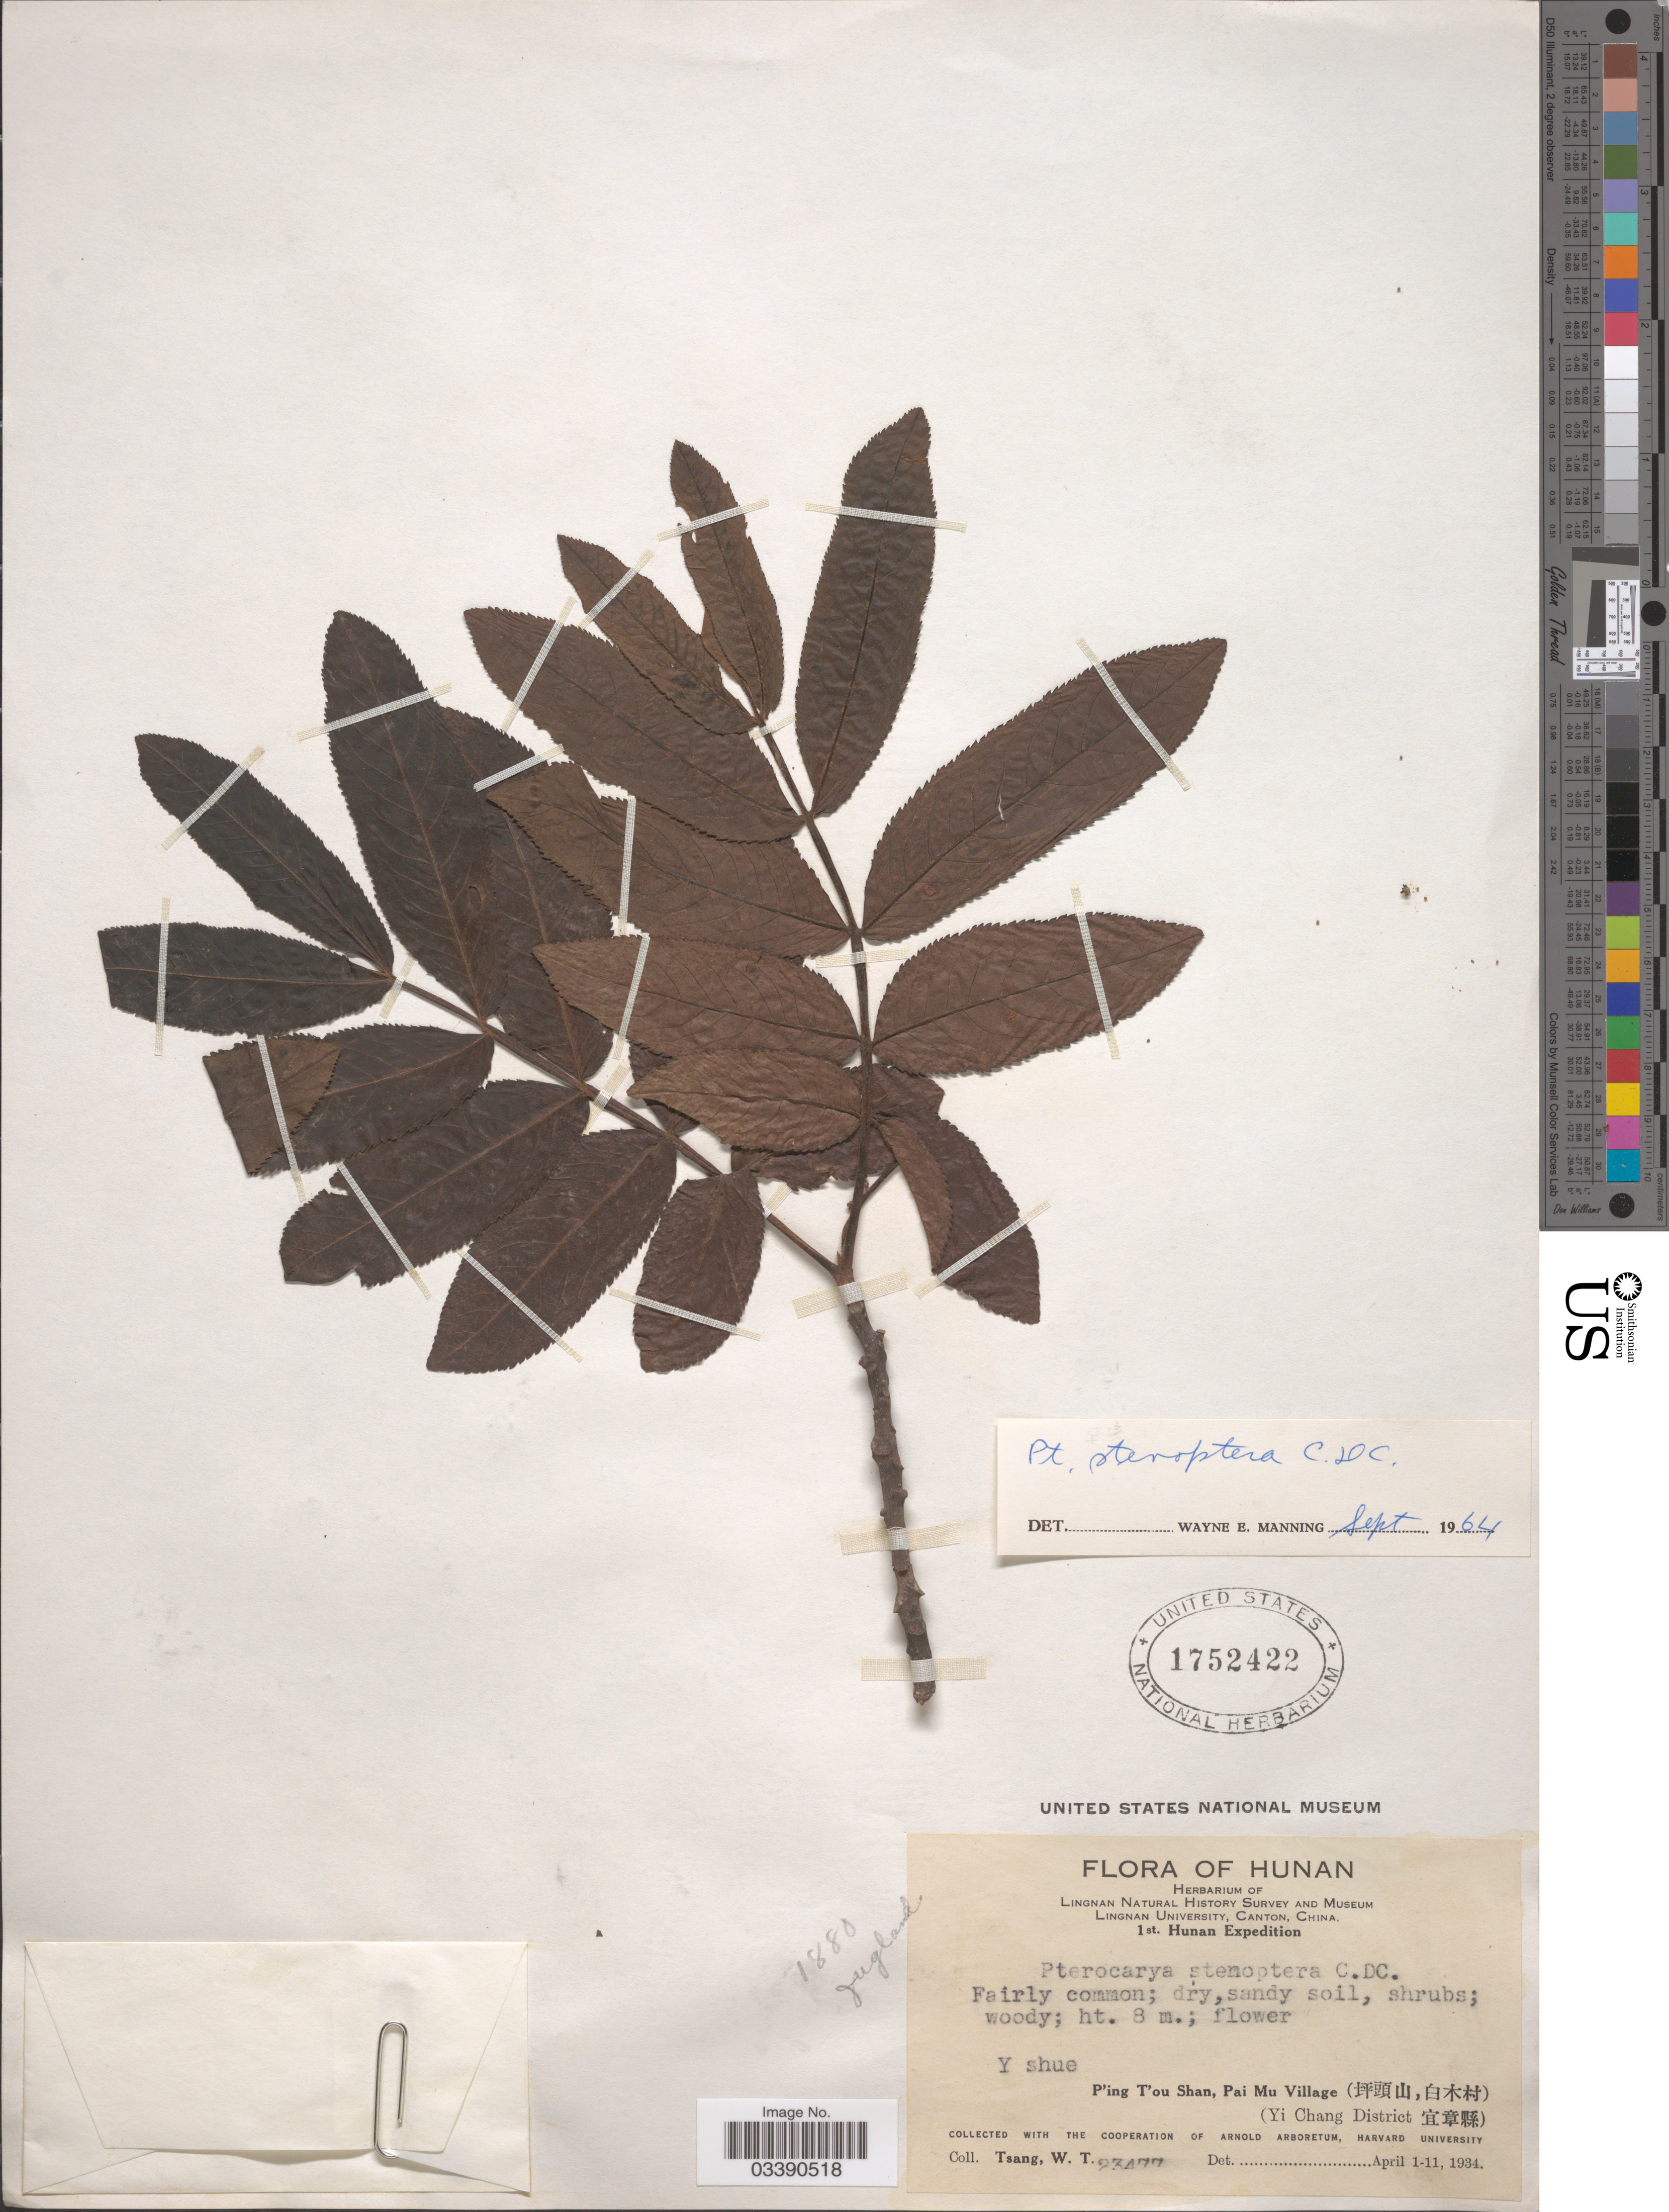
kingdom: Plantae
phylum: Tracheophyta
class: Magnoliopsida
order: Fagales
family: Juglandaceae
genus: Pterocarya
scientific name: Pterocarya stenoptera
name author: C. DC.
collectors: W. T. Tsang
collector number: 23477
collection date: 1934-04-01/1934-04-11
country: China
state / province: Hunan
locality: Yhue.P'ing T'ou Shan, Pai Mu Village (Yi Chang District).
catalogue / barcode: US 1752422